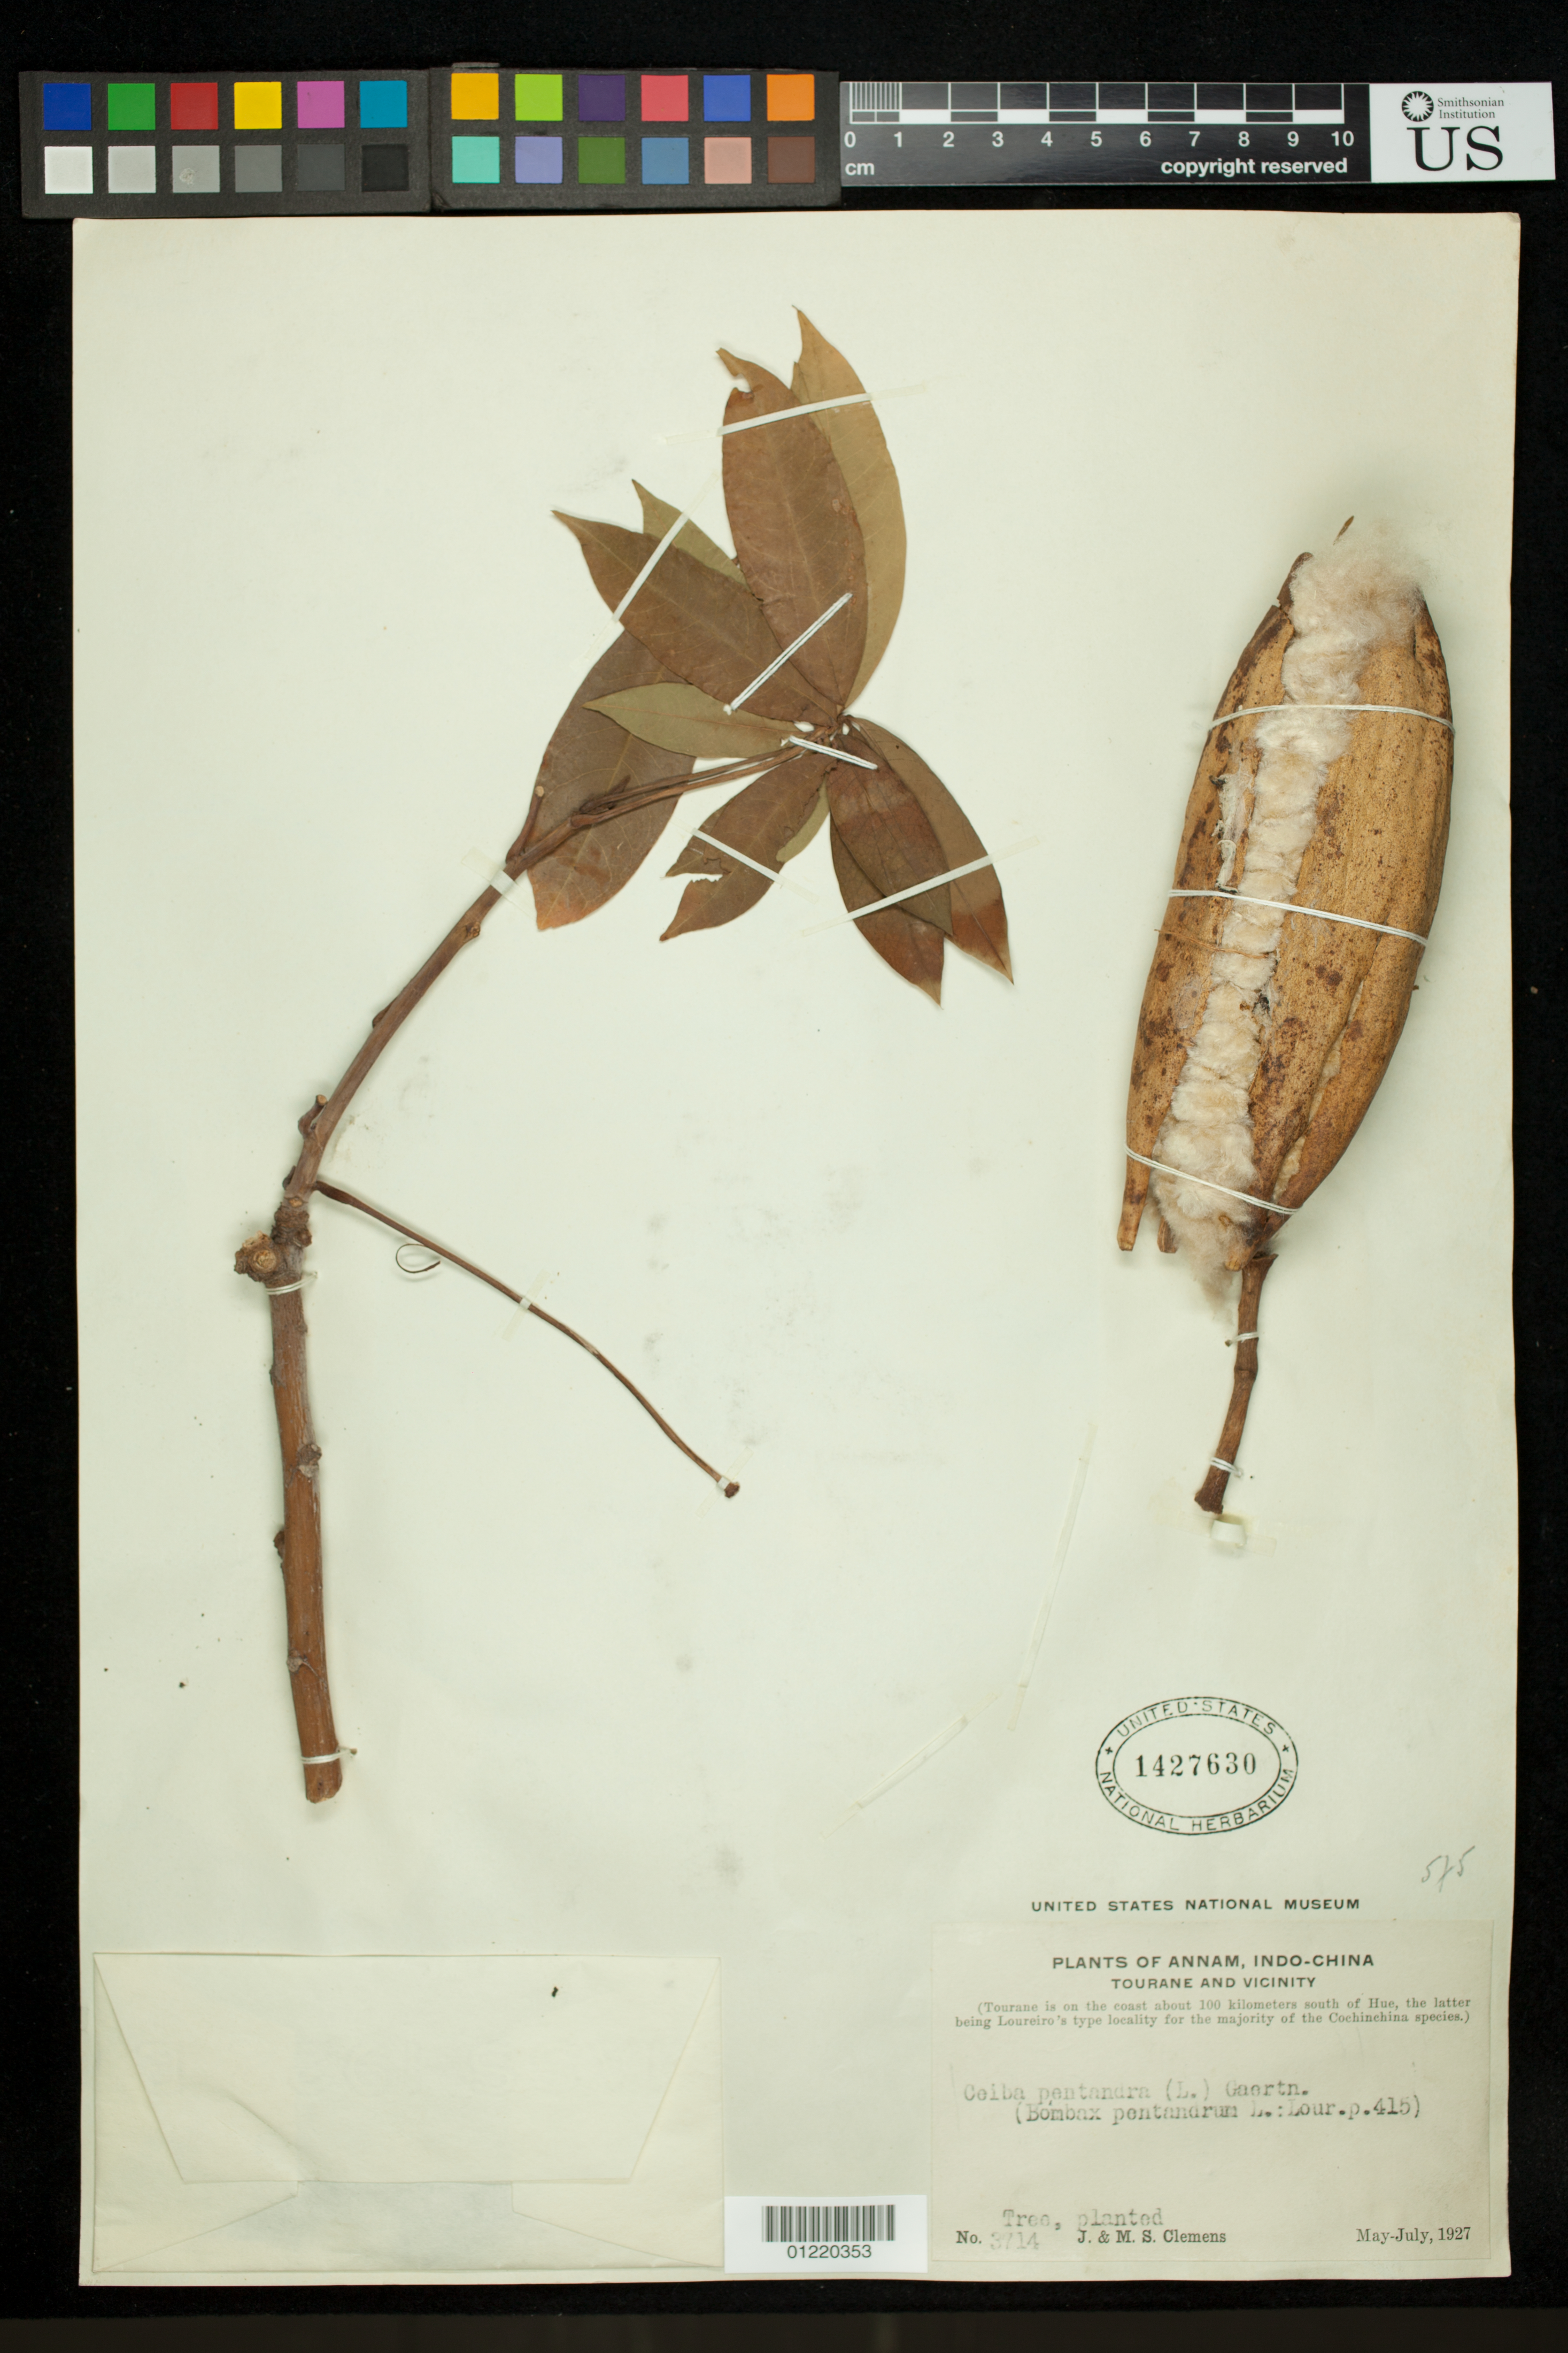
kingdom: Plantae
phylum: Tracheophyta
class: Magnoliopsida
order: Malvales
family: Malvaceae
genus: Ceiba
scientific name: Ceiba pentandra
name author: (L.) Gaertn.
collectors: J. Clemens & M. S. Clemens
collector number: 3714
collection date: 1927-05/1927-07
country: Vietnam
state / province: Da Nang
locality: Tourane and vicinity. about 100 kilometers south of Hue. Tree planted.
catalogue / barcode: US 1427630